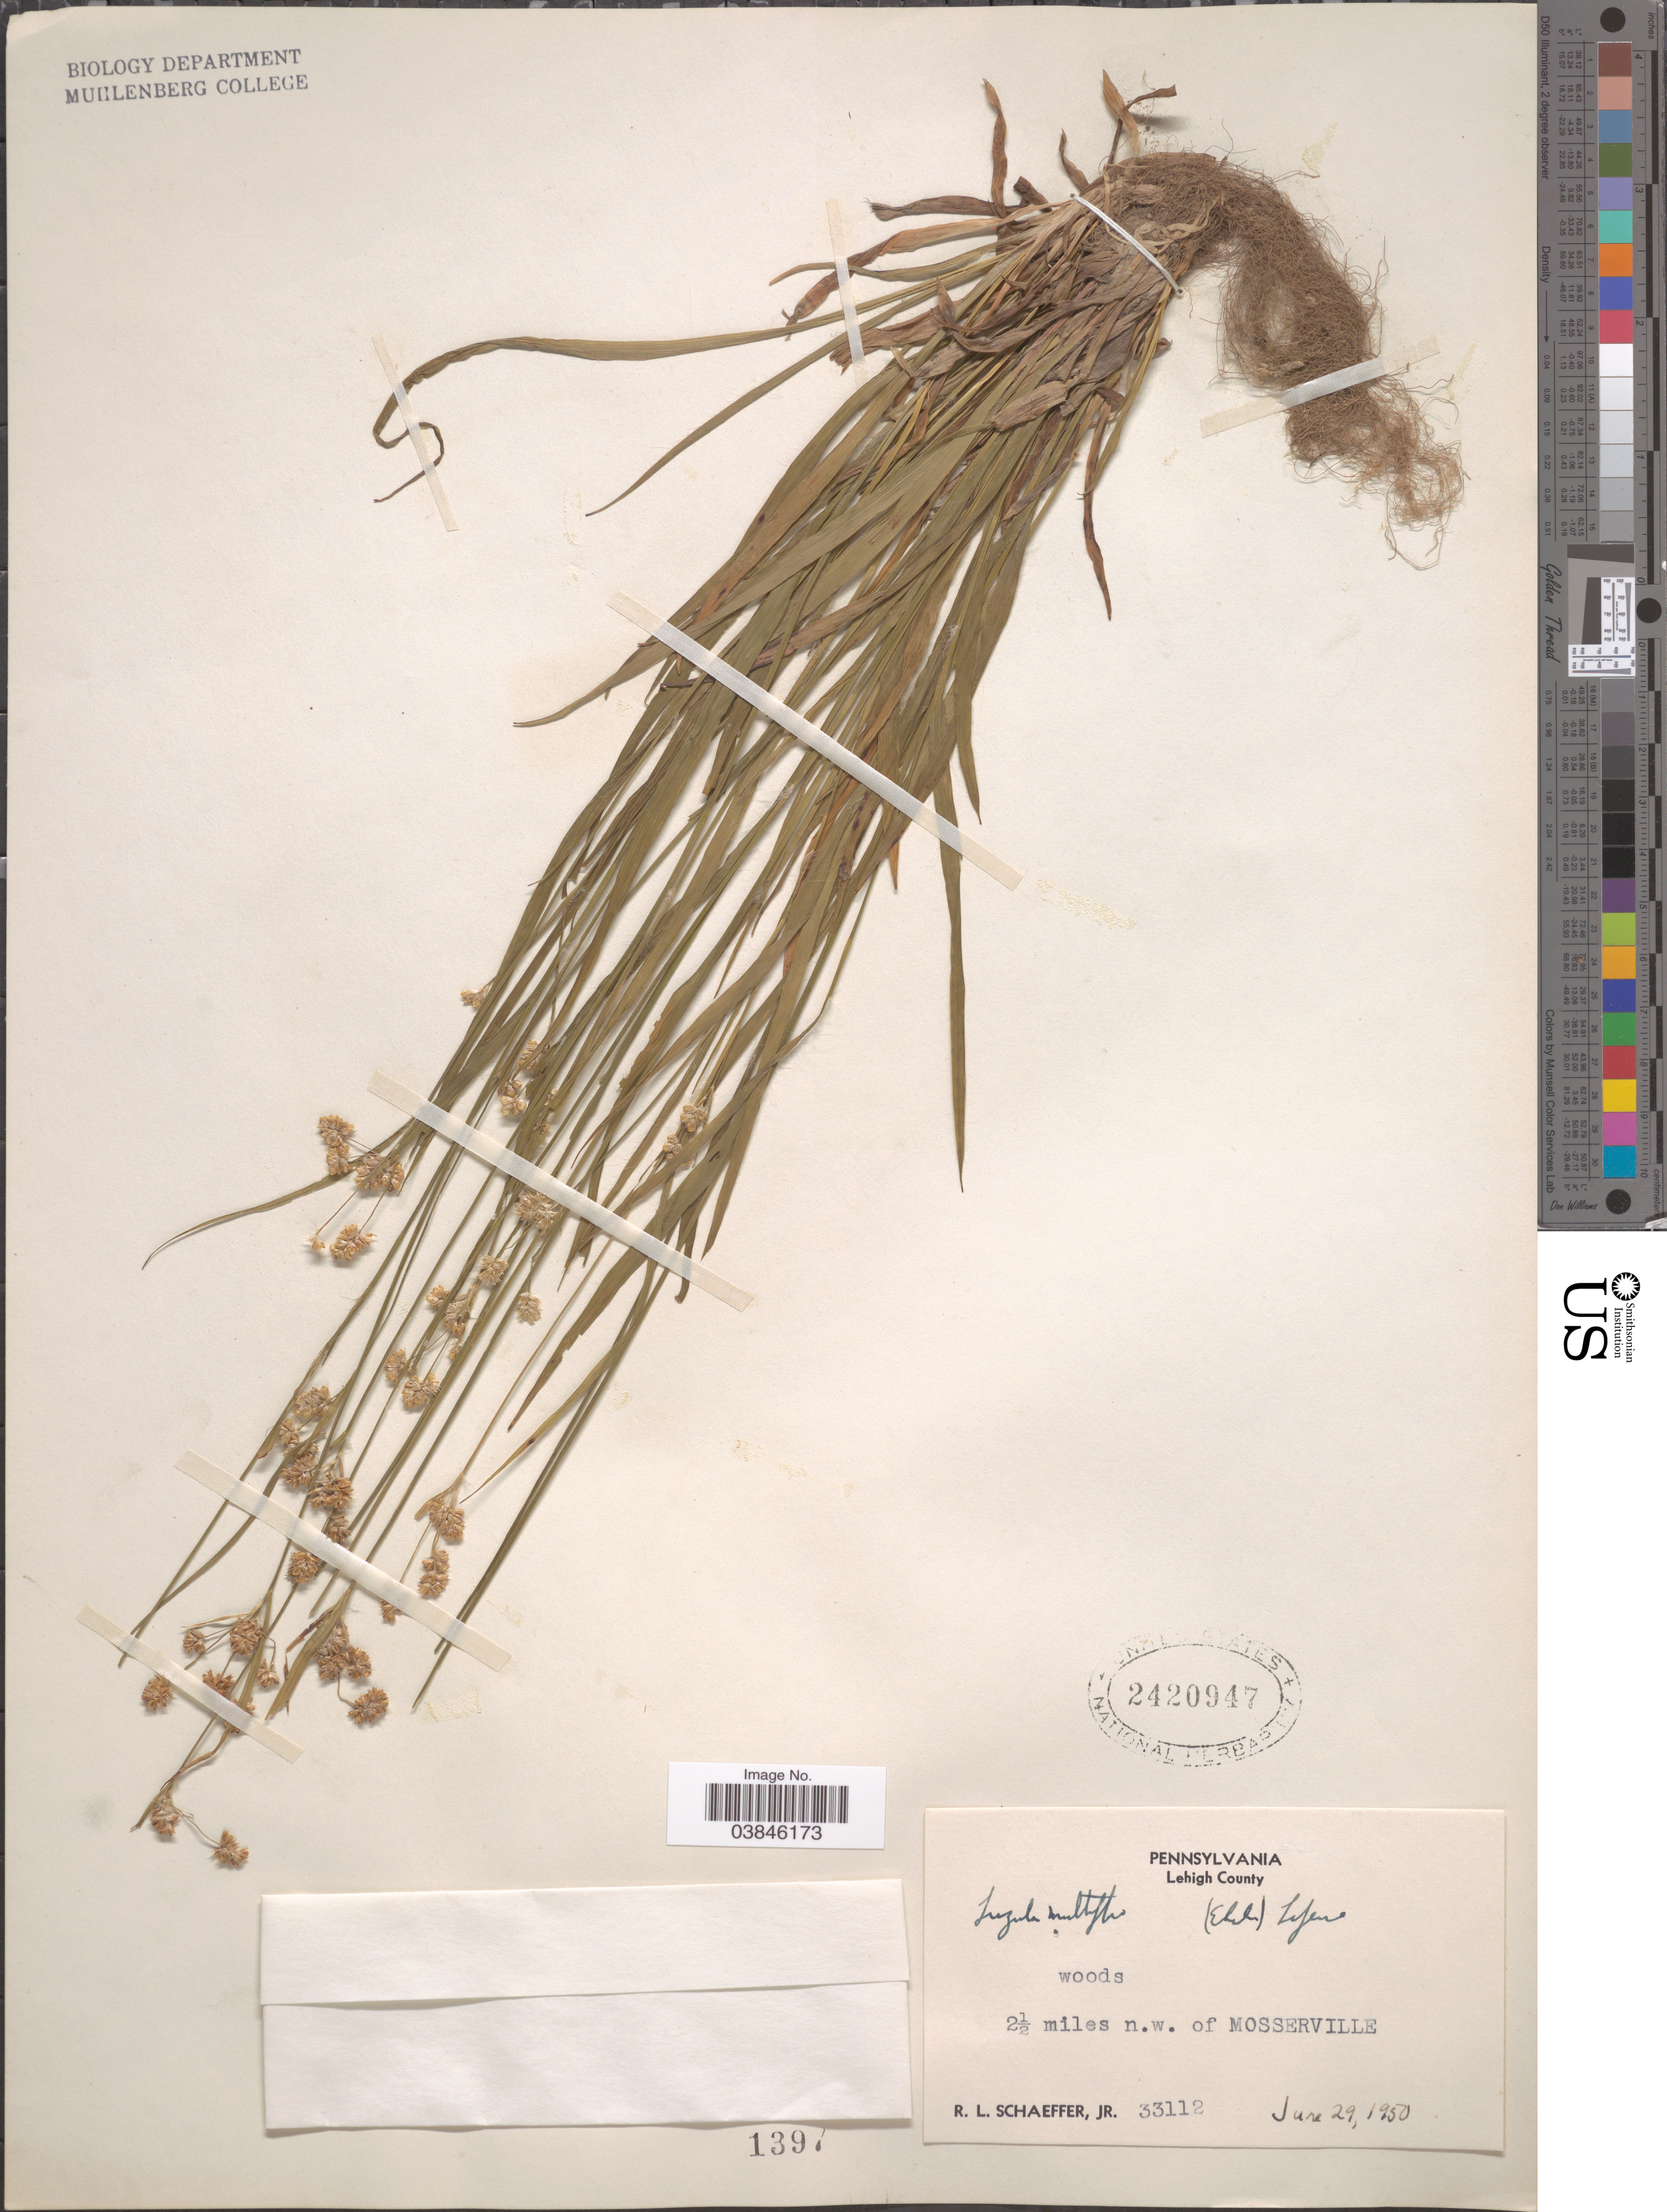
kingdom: Plantae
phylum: Tracheophyta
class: Liliopsida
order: Poales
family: Juncaceae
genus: Luzula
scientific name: Luzula multiflora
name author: (Ehrh.) Lej.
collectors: R. L. Schaeffer Jr.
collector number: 33112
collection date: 1950-06-29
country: United States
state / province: Pennsylvania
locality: Lehigh County. 2½ miles n.w. of Mosserville.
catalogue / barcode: US 2420947